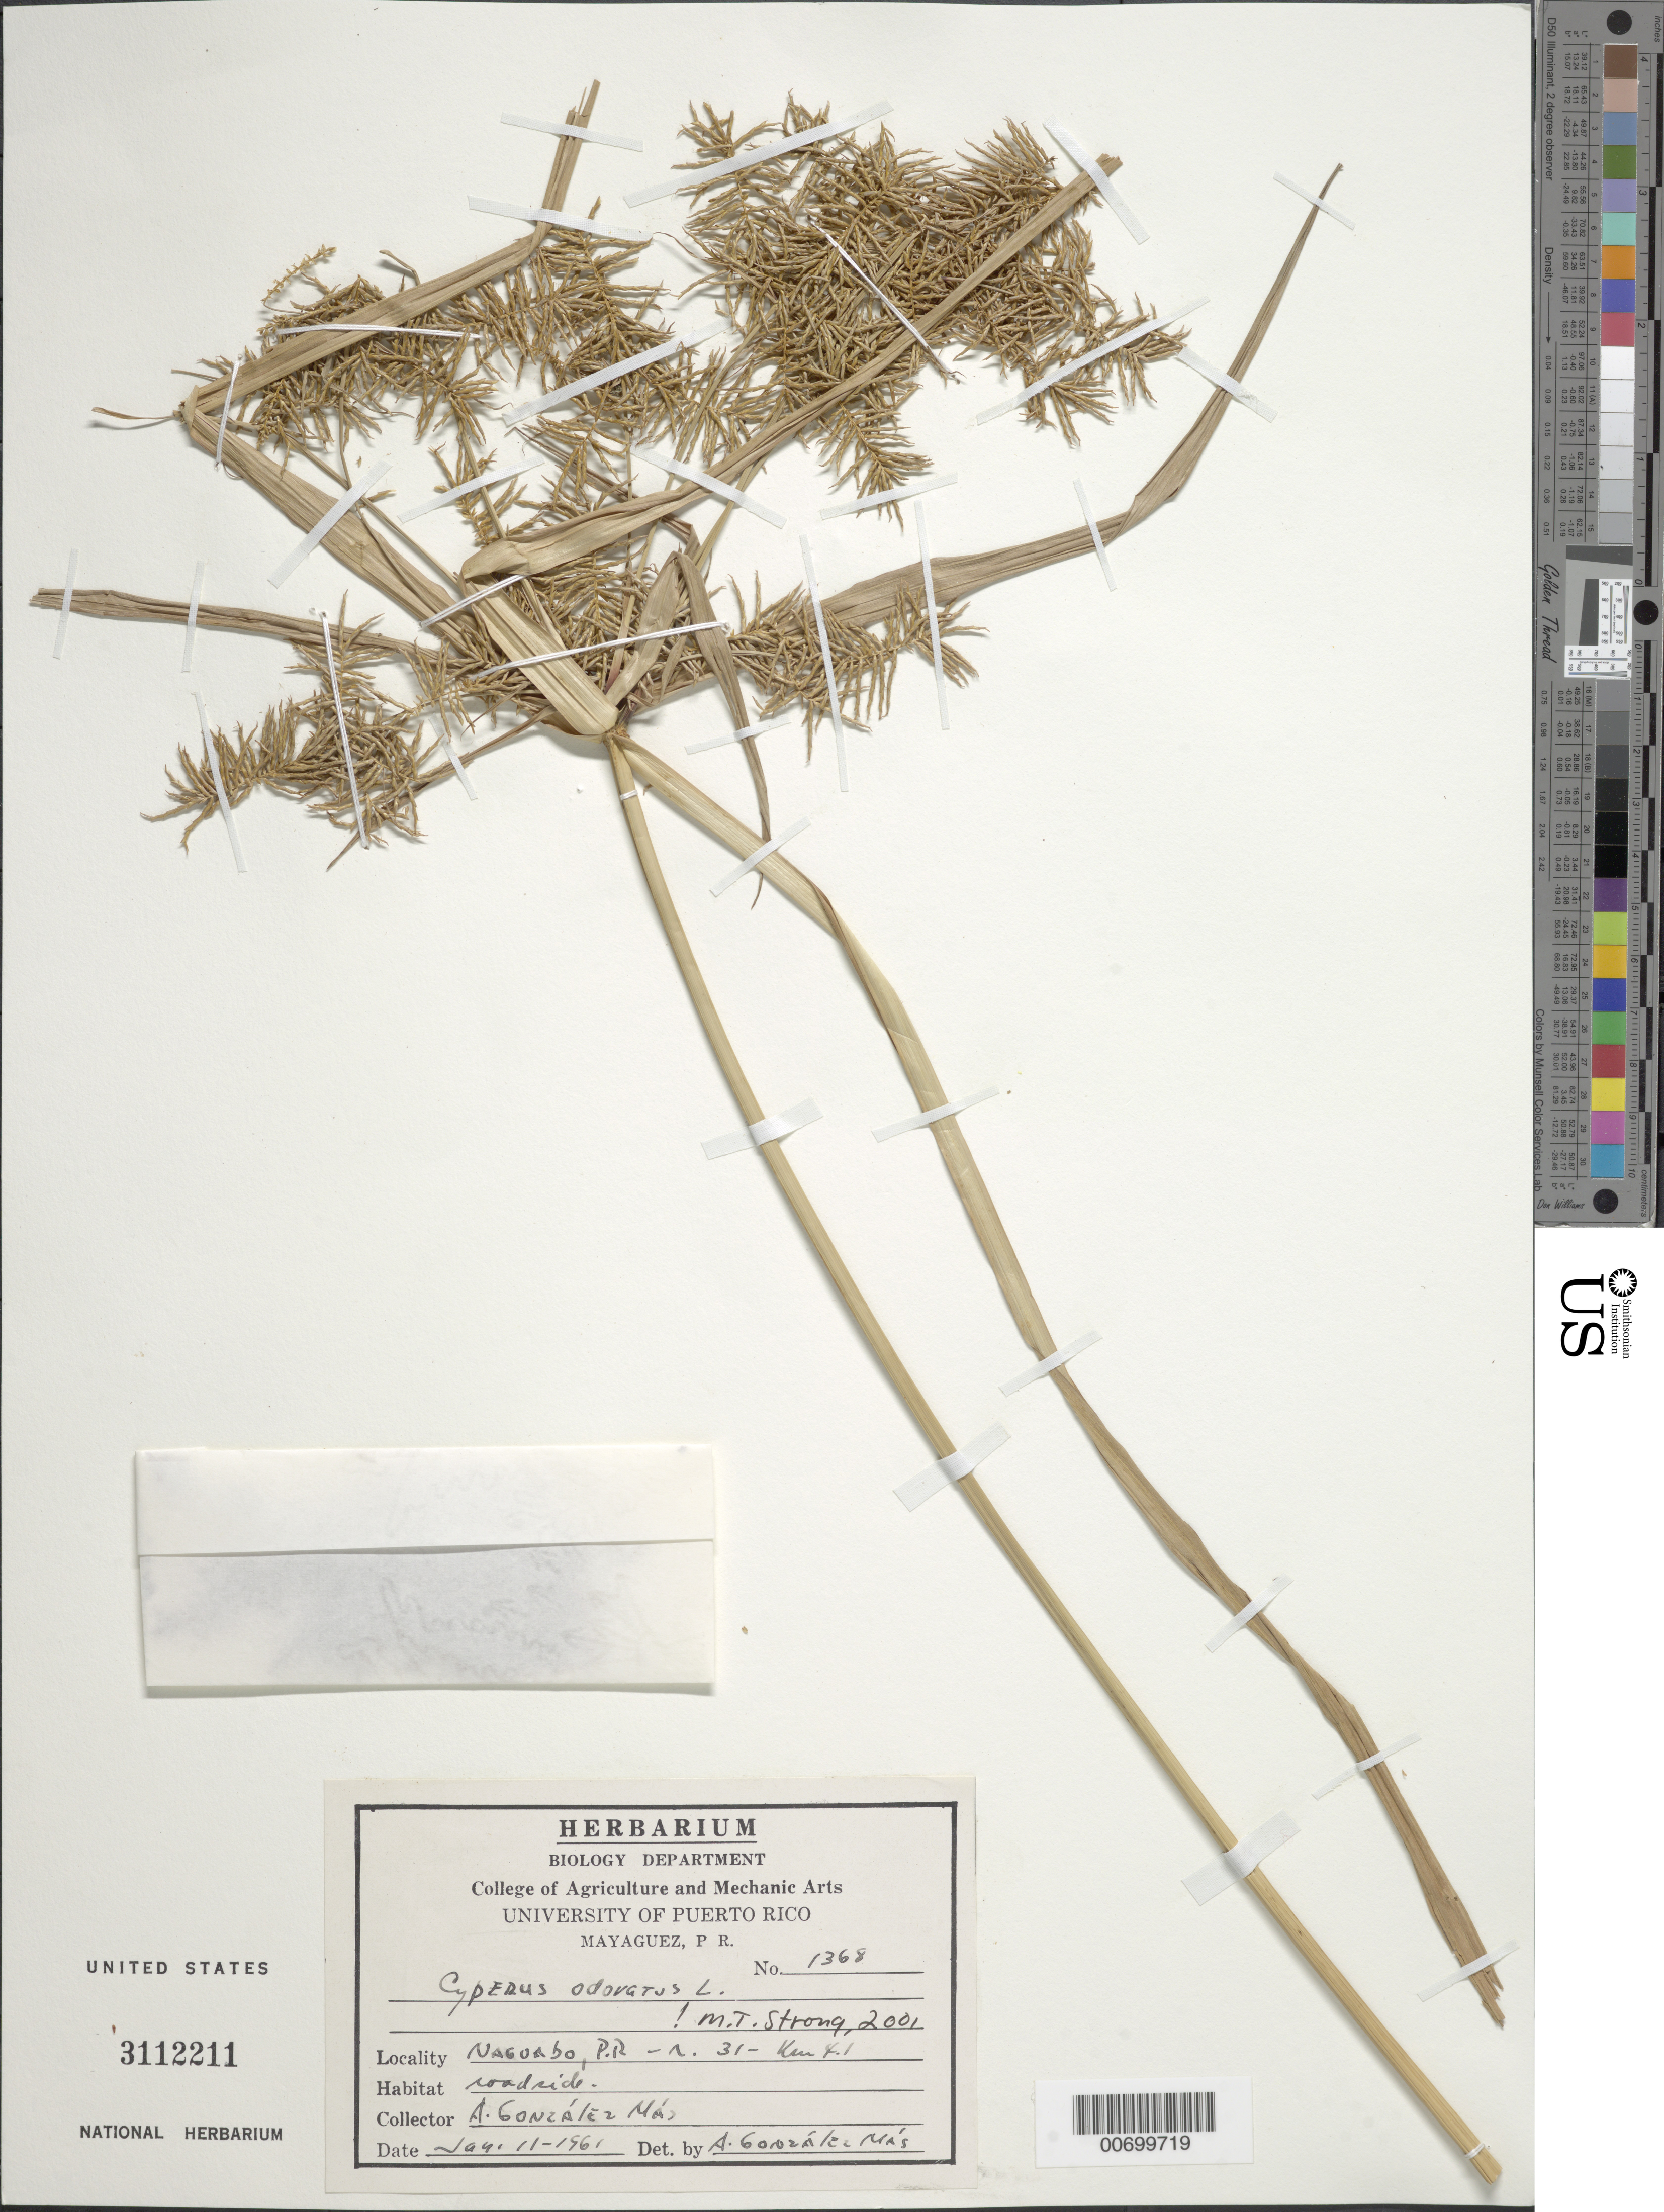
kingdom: Plantae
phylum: Tracheophyta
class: Liliopsida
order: Poales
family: Cyperaceae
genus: Cyperus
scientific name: Cyperus odoratus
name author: L.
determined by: Strong, M. T., (US), Smithsonian Institution - National Museum of Natural History (UNITED STATES)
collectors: A. González Más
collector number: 1368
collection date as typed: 11 Jan 1961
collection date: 1961-01-11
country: Puerto Rico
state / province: Naguabo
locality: Naguabo: Rd. 31, km 4.1.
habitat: Roadside.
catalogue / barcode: US 3112211